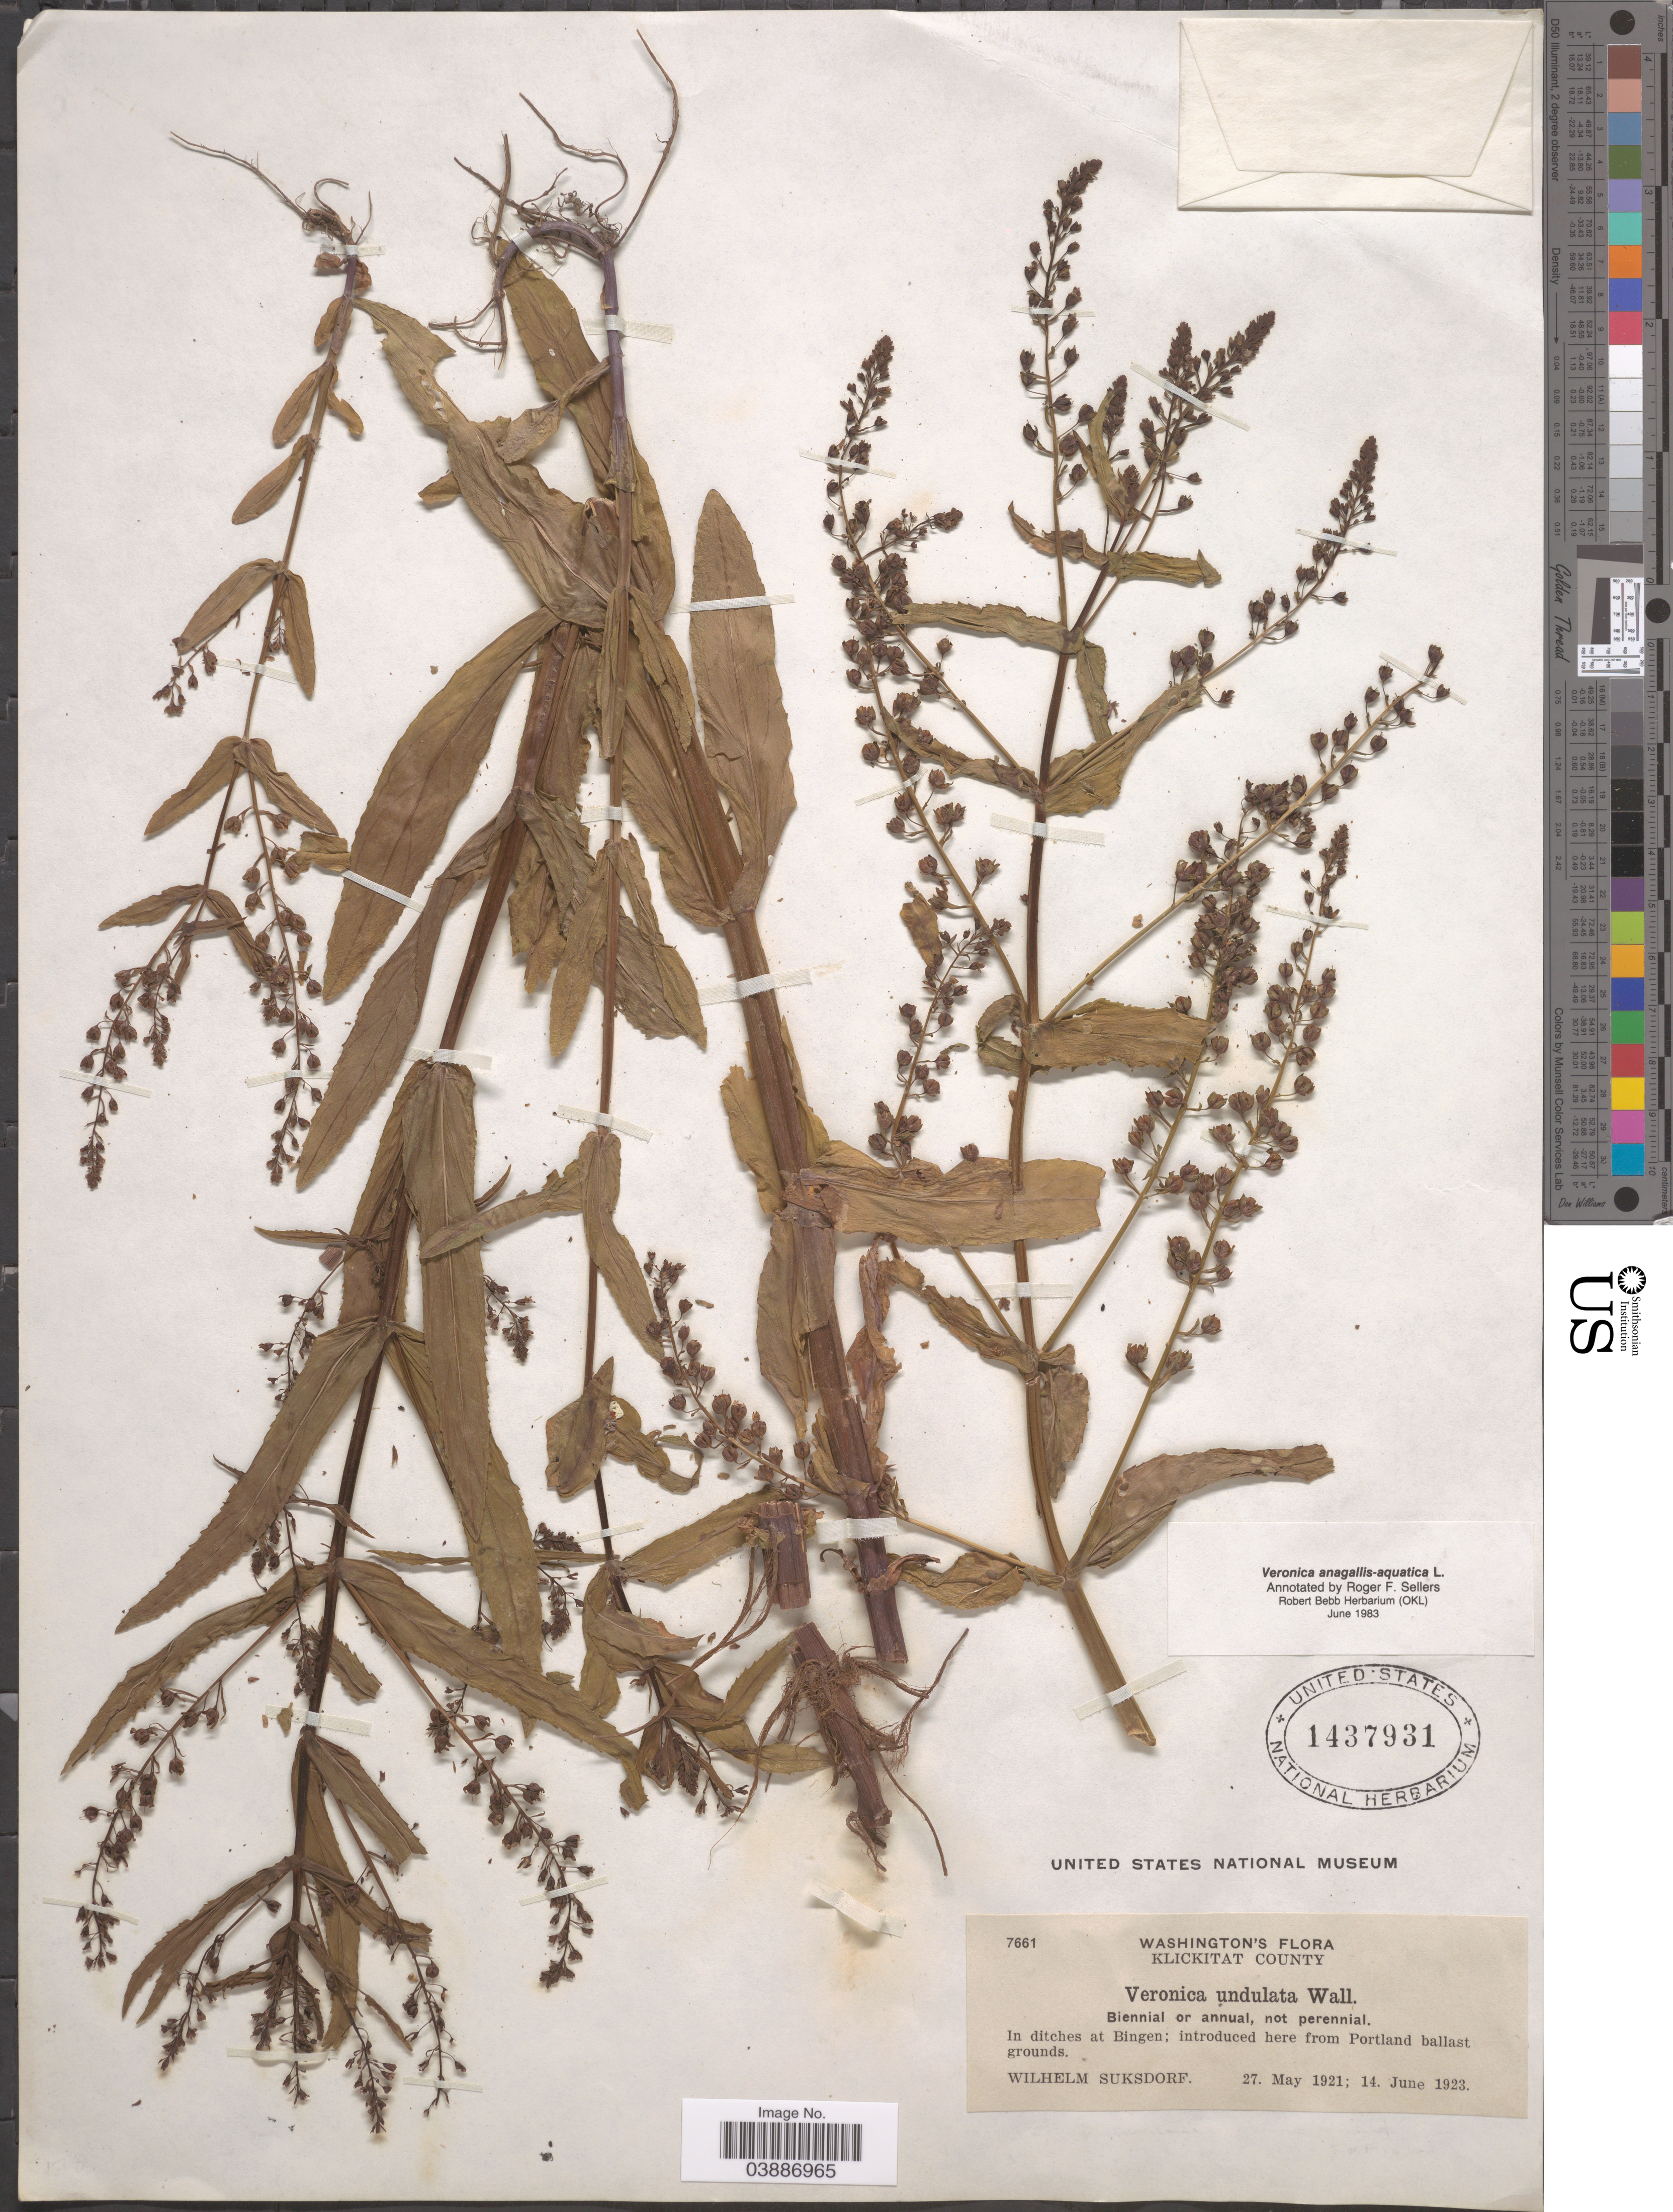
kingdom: Plantae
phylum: Tracheophyta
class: Magnoliopsida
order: Lamiales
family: Plantaginaceae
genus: Veronica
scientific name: Veronica anagallis-aquatica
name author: L.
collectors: W. N. Suksdorf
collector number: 7661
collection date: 1921-05-27/1923-06-14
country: United States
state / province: Washington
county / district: Klickitat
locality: Klickitat County. In ditches at Bingen.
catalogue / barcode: US 1437931